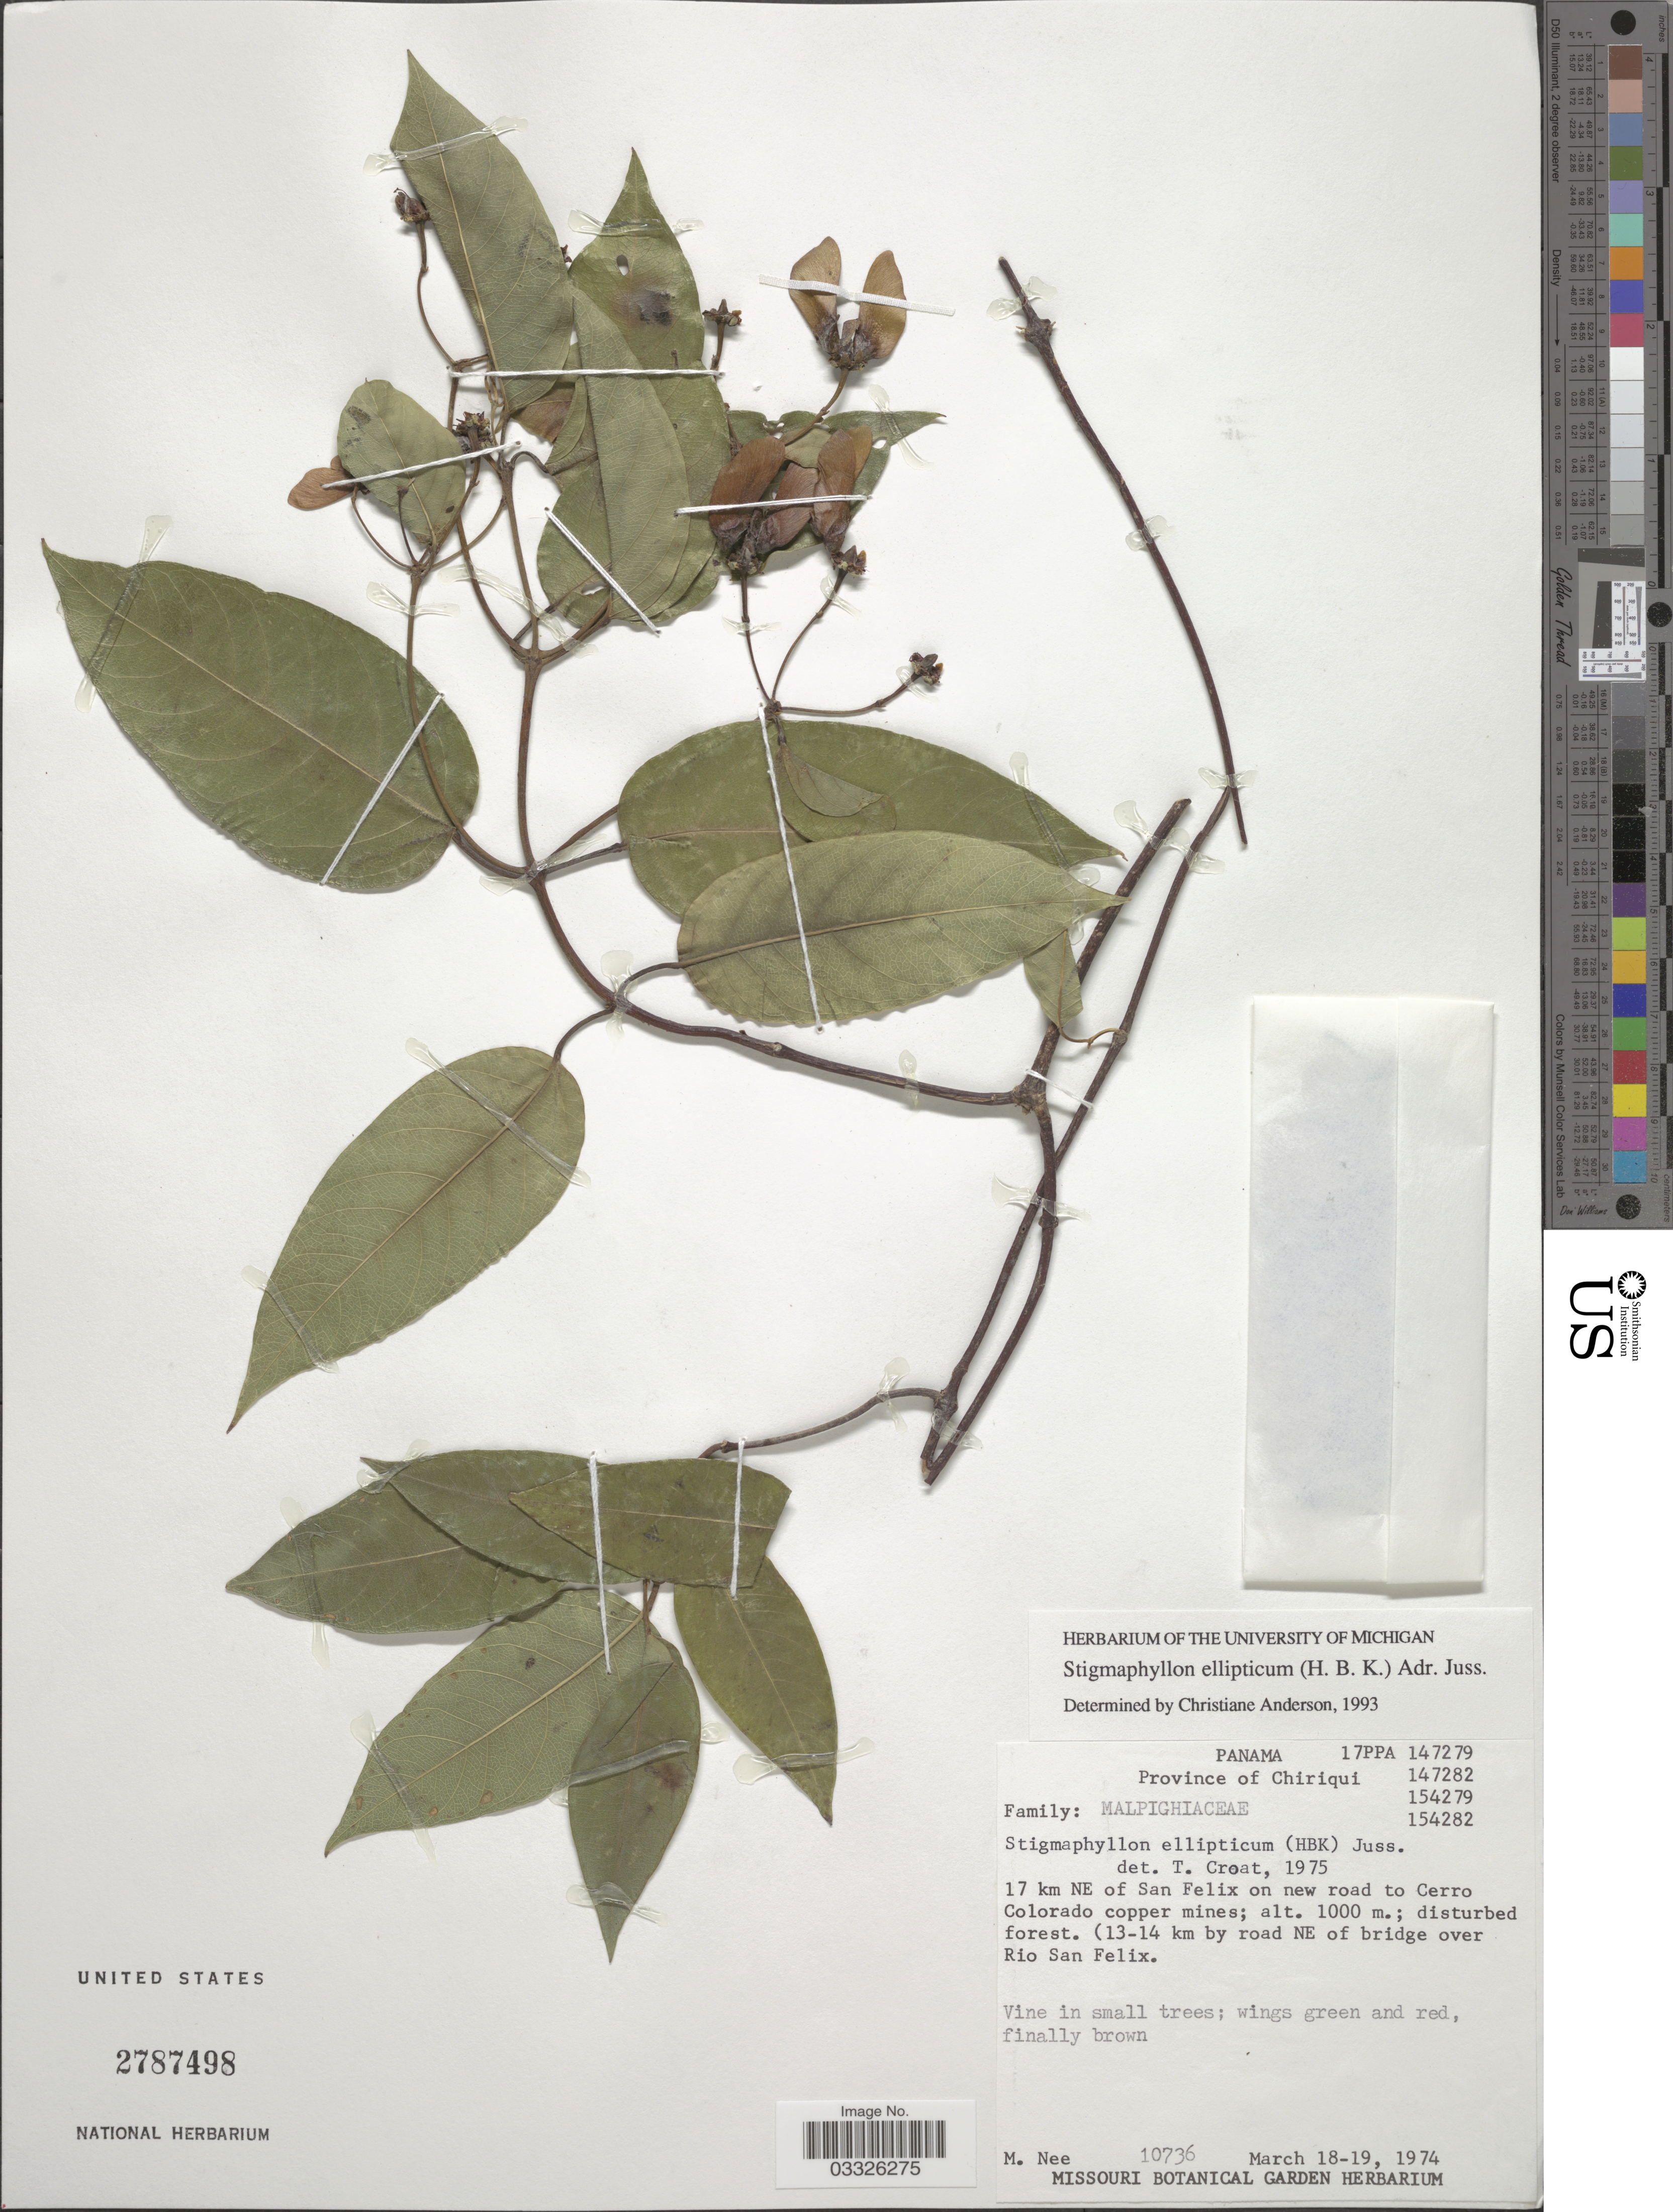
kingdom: Plantae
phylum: Tracheophyta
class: Magnoliopsida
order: Malpighiales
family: Malpighiaceae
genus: Stigmaphyllon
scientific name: Stigmaphyllon ellipticum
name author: (Kunth) A. Juss.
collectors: M. Nee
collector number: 10736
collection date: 1974-03-18/1974-03-19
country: Panama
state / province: Chiriqui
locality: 17 km NE of San Felix on new road to Cerro Colorado copper mines. (13-14 km by road NE of bridge over Rio San Felix.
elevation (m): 1000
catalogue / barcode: US 2787498